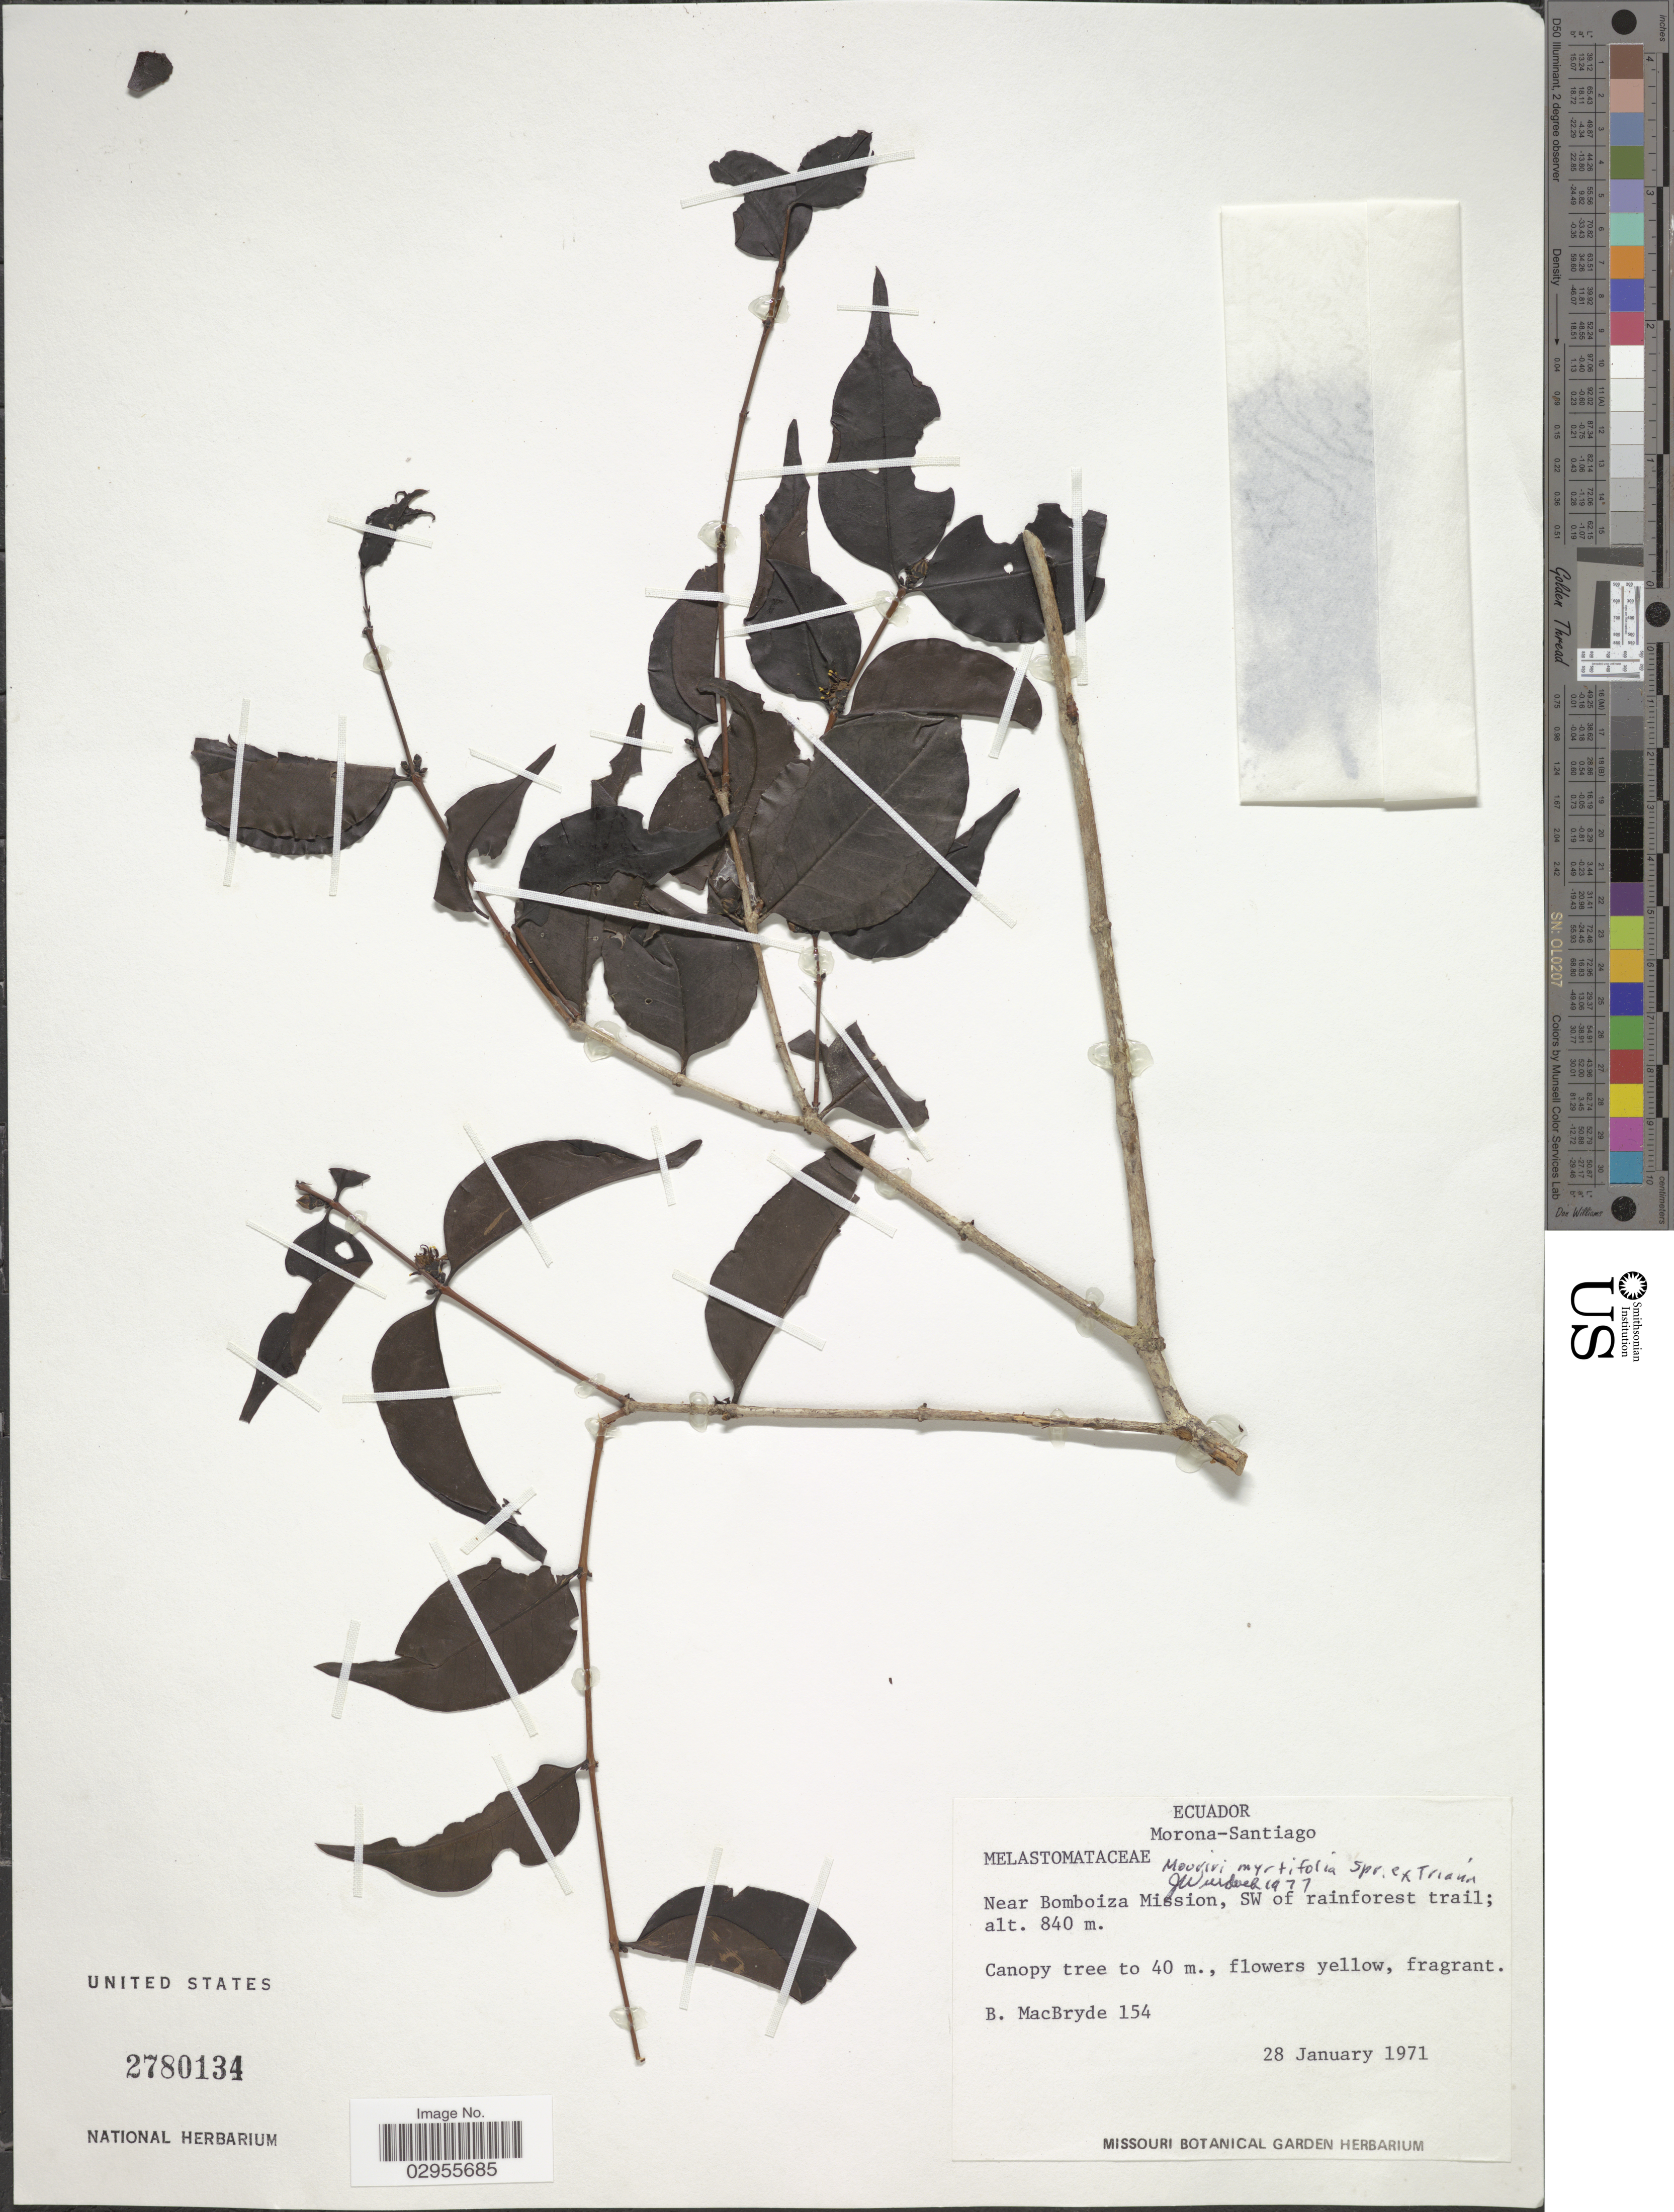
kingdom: Plantae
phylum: Tracheophyta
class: Magnoliopsida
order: Myrtales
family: Melastomataceae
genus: Mouriri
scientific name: Mouriri myrtifolia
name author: Spruce ex Triana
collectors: B. MacBryde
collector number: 154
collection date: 1971-01-28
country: Ecuador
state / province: Morona-Santiago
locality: Near Bomboiza Mission, SW on rainforest trail.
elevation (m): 840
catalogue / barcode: US 2780134